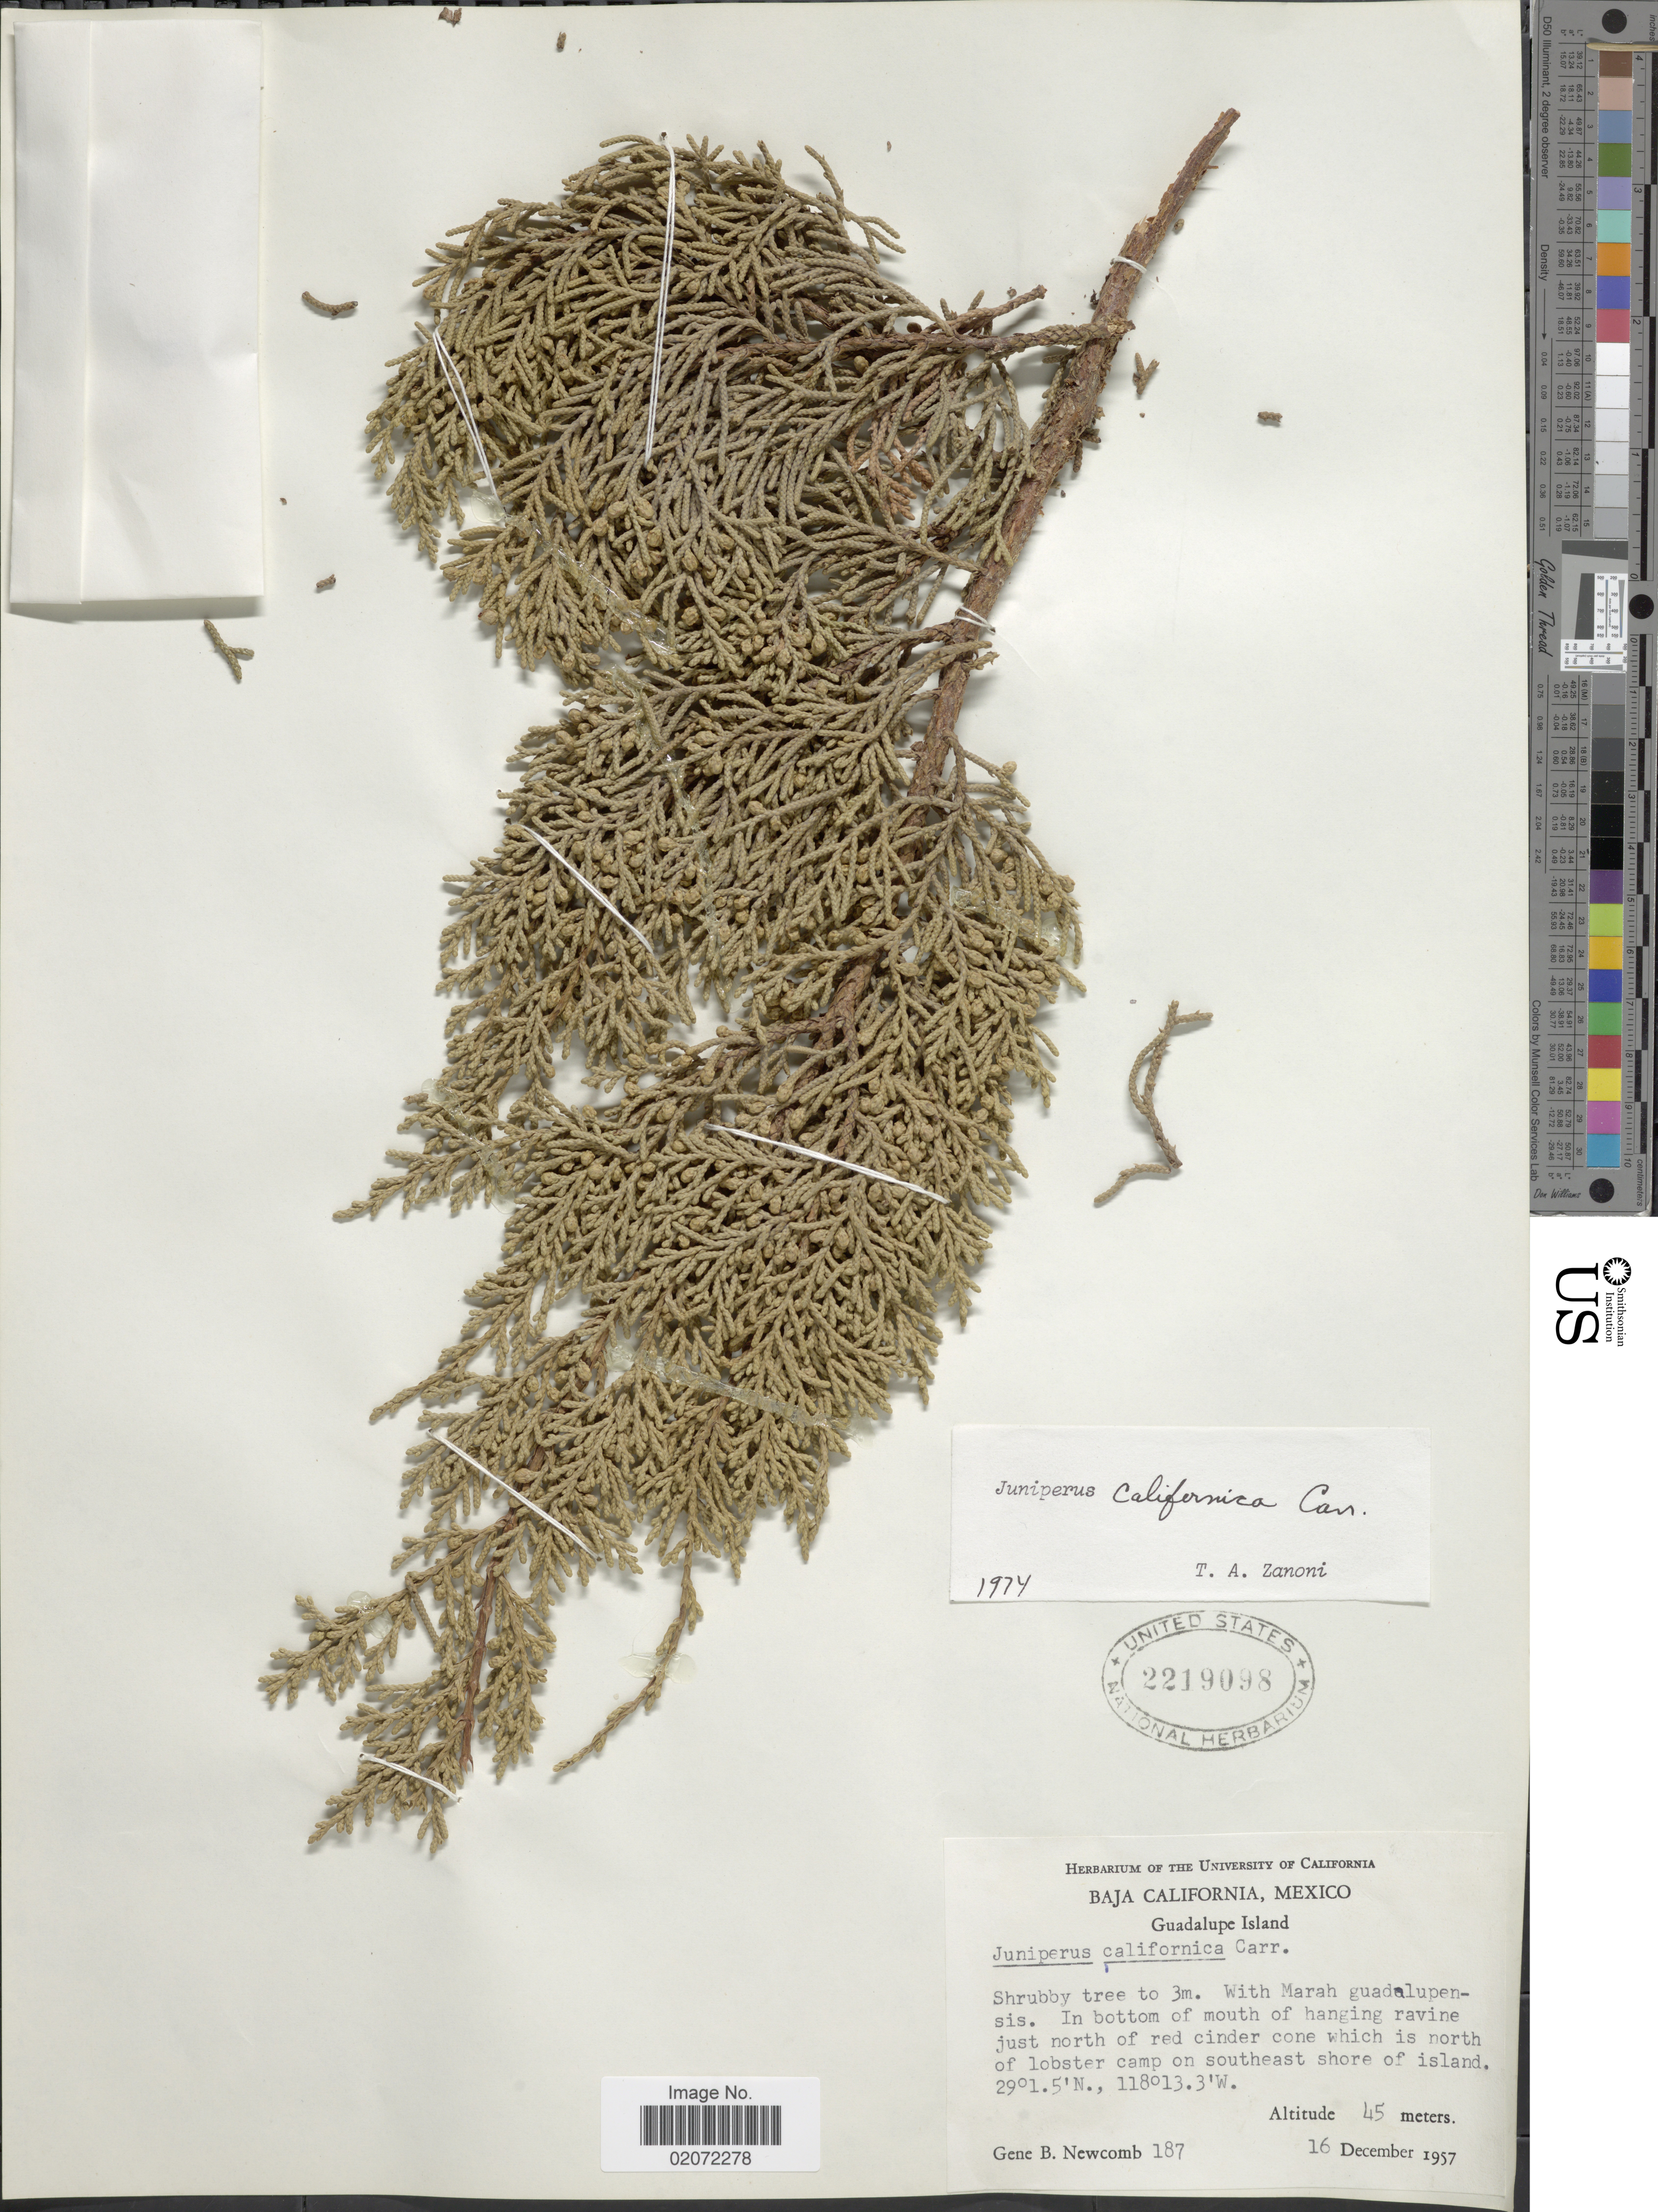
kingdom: Plantae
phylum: Tracheophyta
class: Pinopsida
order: Pinales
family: Cupressaceae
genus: Juniperus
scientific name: Juniperus californica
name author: Carrière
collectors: G. B. Newcomb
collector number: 187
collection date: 1957-12-16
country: Mexico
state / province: Baja California Norte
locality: Guadalupe Island. In bottom of mouth of hanging ravine just north of red cinder cone which is north of lobster camp on southeast shore of island.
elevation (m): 45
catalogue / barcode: US 2219098